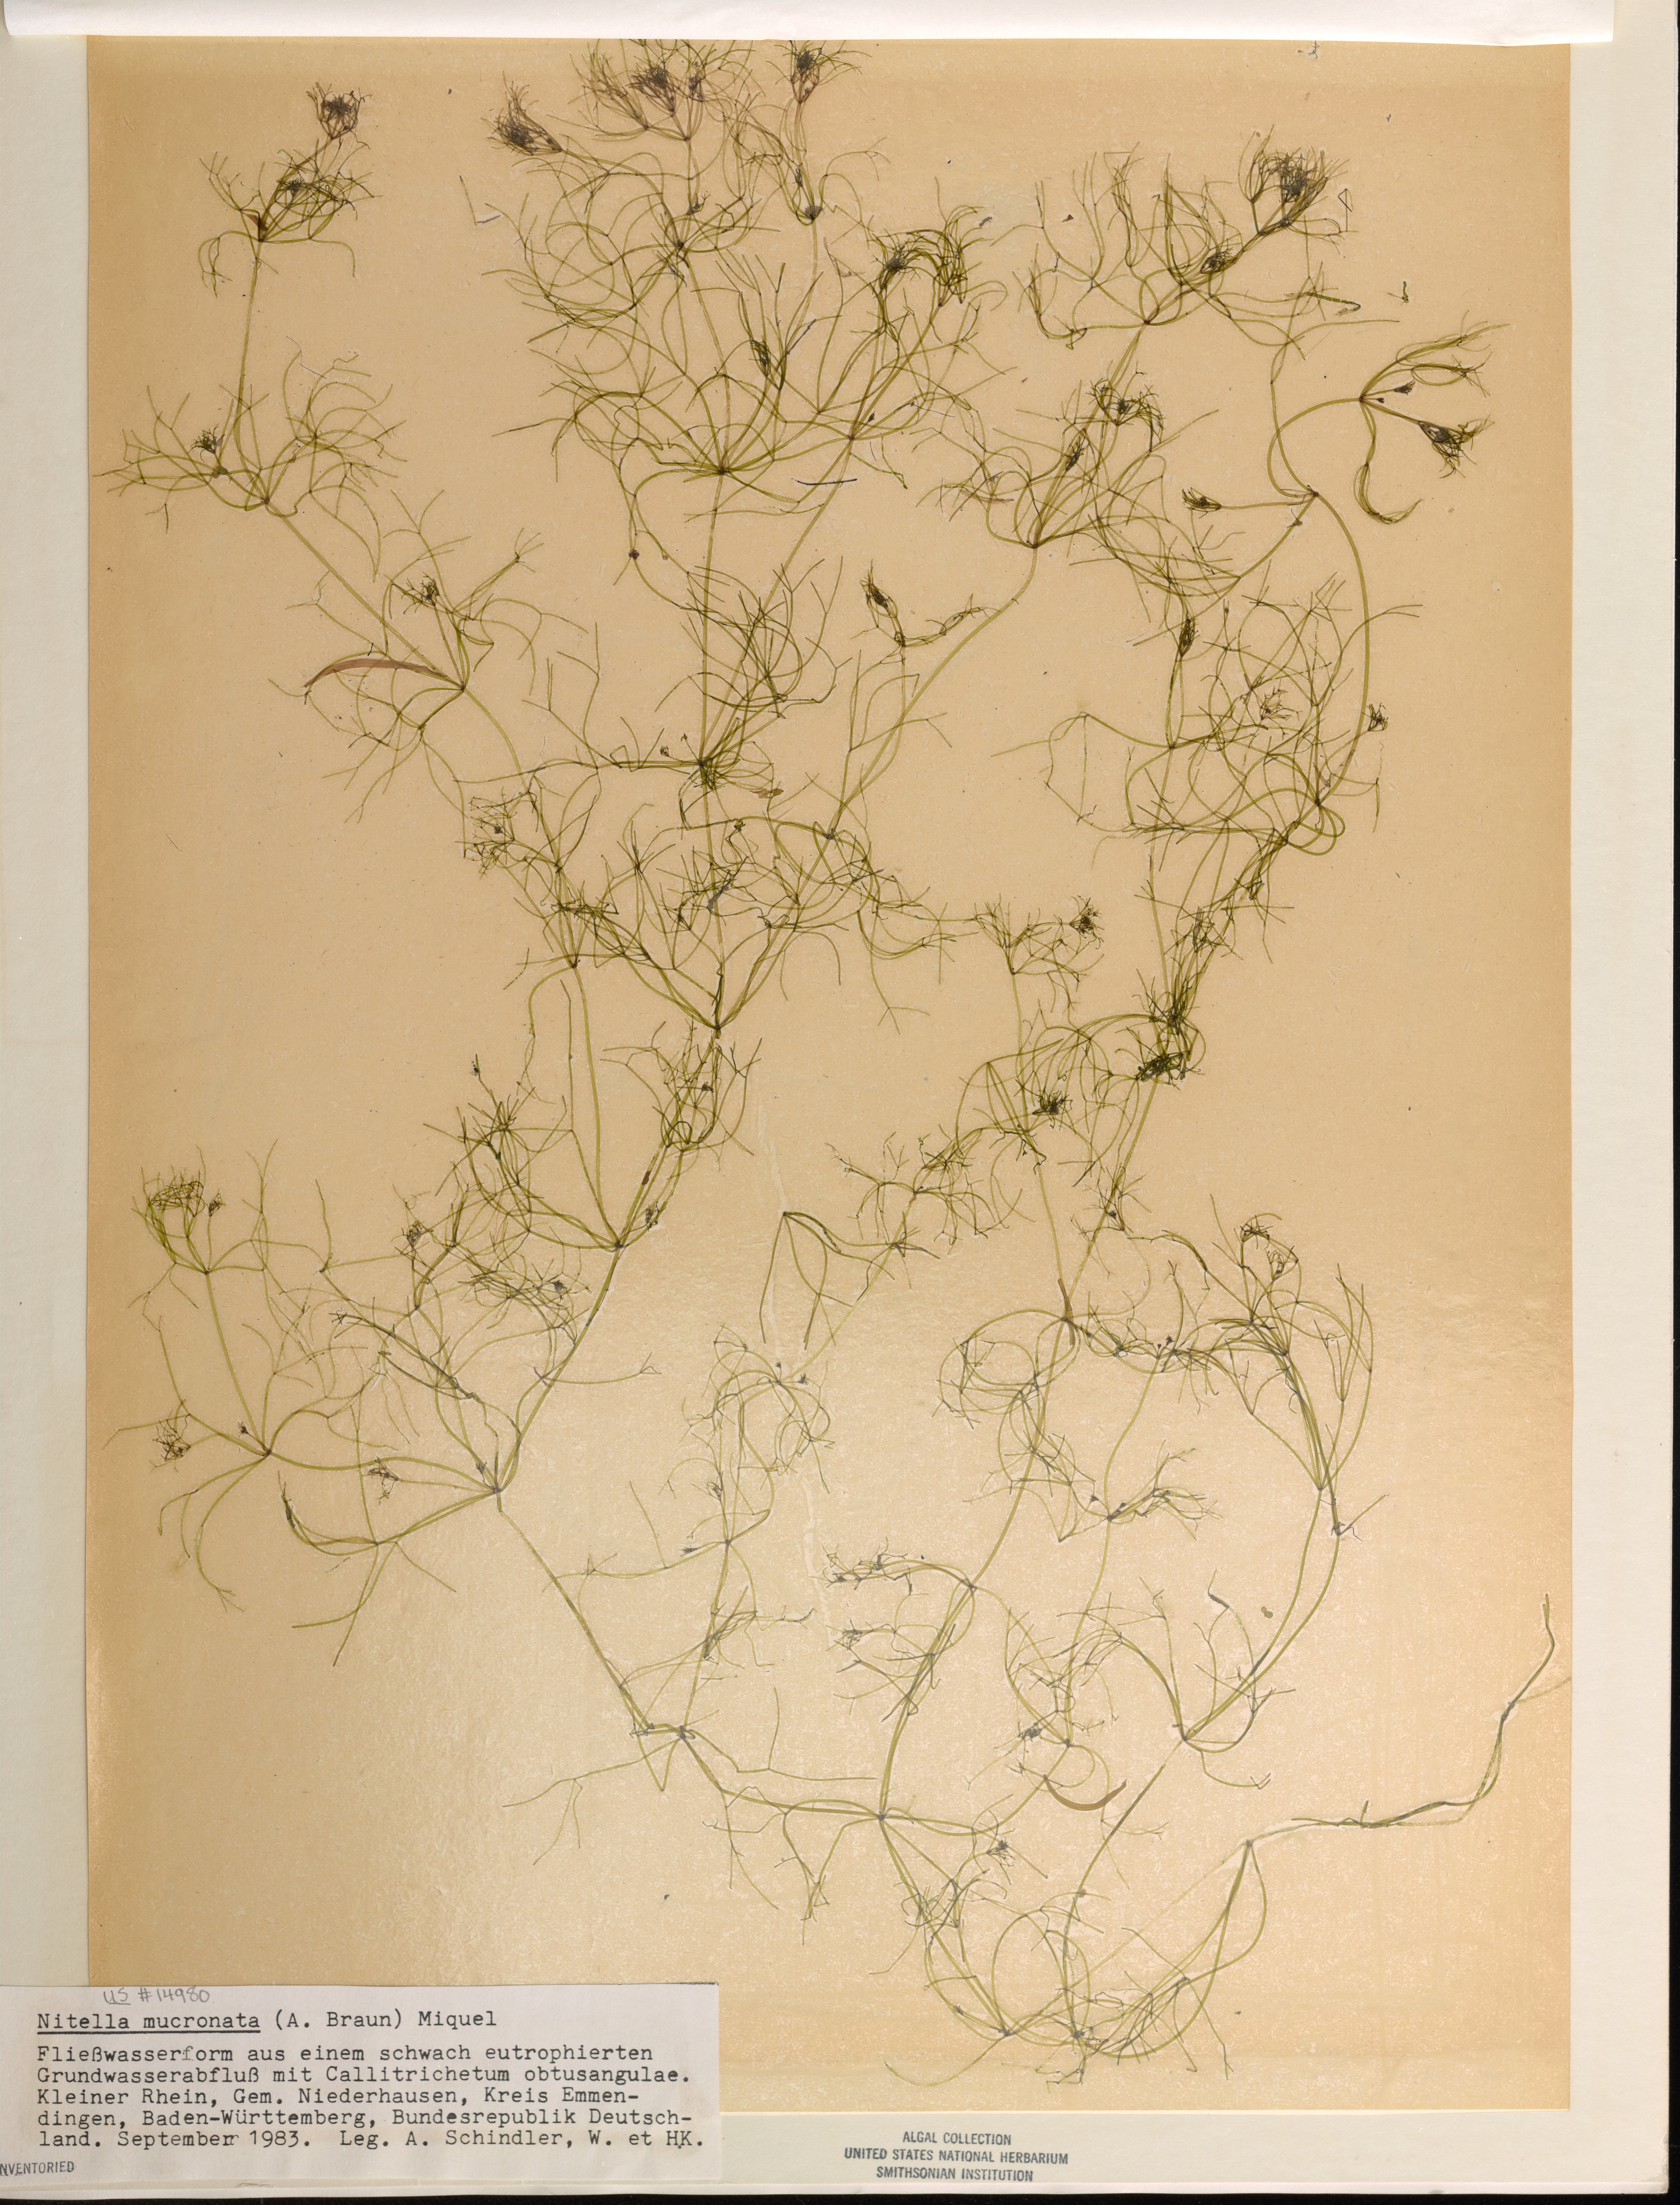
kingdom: Plantae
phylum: Charophyta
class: Charophyceae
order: Charales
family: Characeae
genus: Nitella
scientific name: Nitella mucronata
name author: (A. Braun) F. Miquel in H.C. Hall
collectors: A. K. Schindler, W. Krause & H. Krause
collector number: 35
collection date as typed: Sep 1983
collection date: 1983-09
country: Germany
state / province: Baden-wurttemberg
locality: Kleiner rhein, niederhausen, emmendingen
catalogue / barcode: US 14980